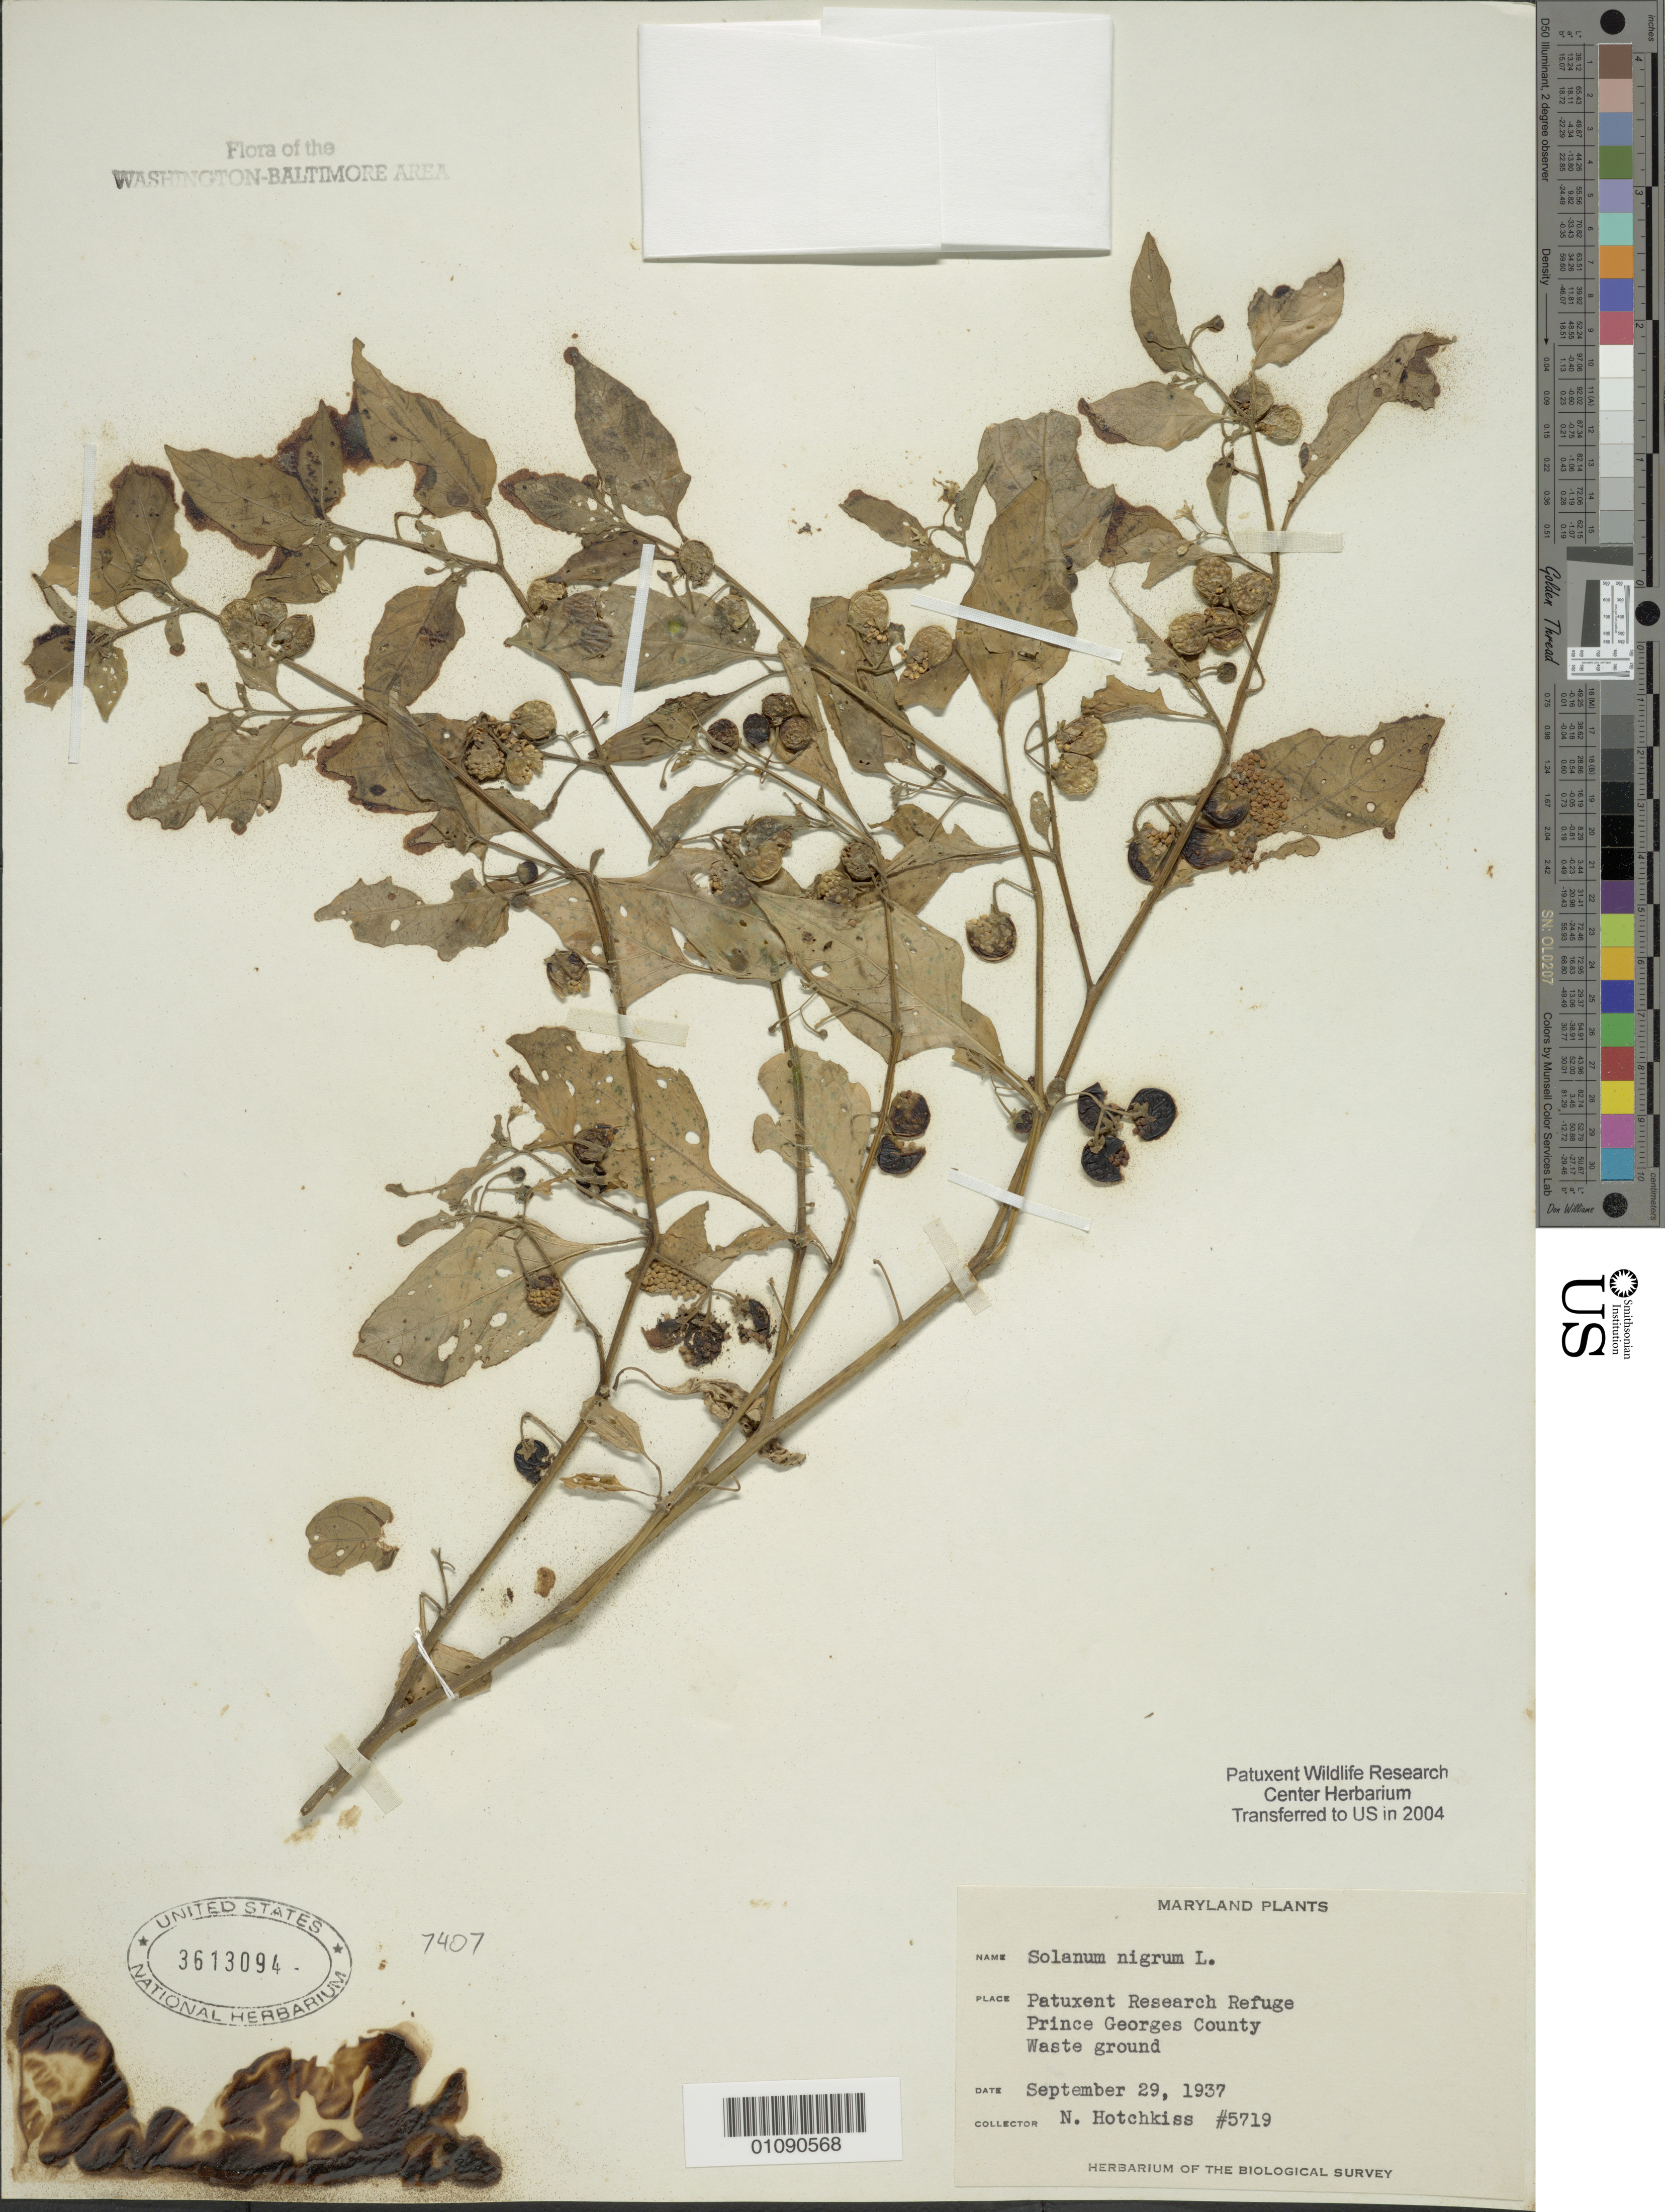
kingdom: Plantae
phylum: Tracheophyta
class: Magnoliopsida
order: Solanales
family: Solanaceae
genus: Solanum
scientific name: Solanum emulans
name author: Raf.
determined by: Knapp, S. D.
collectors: N. Hotchkiss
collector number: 5719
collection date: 1937-09-29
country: United States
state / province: Maryland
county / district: Prince George's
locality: Patuxent Wildlife Refuge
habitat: Waste ground.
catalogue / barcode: US 3613094